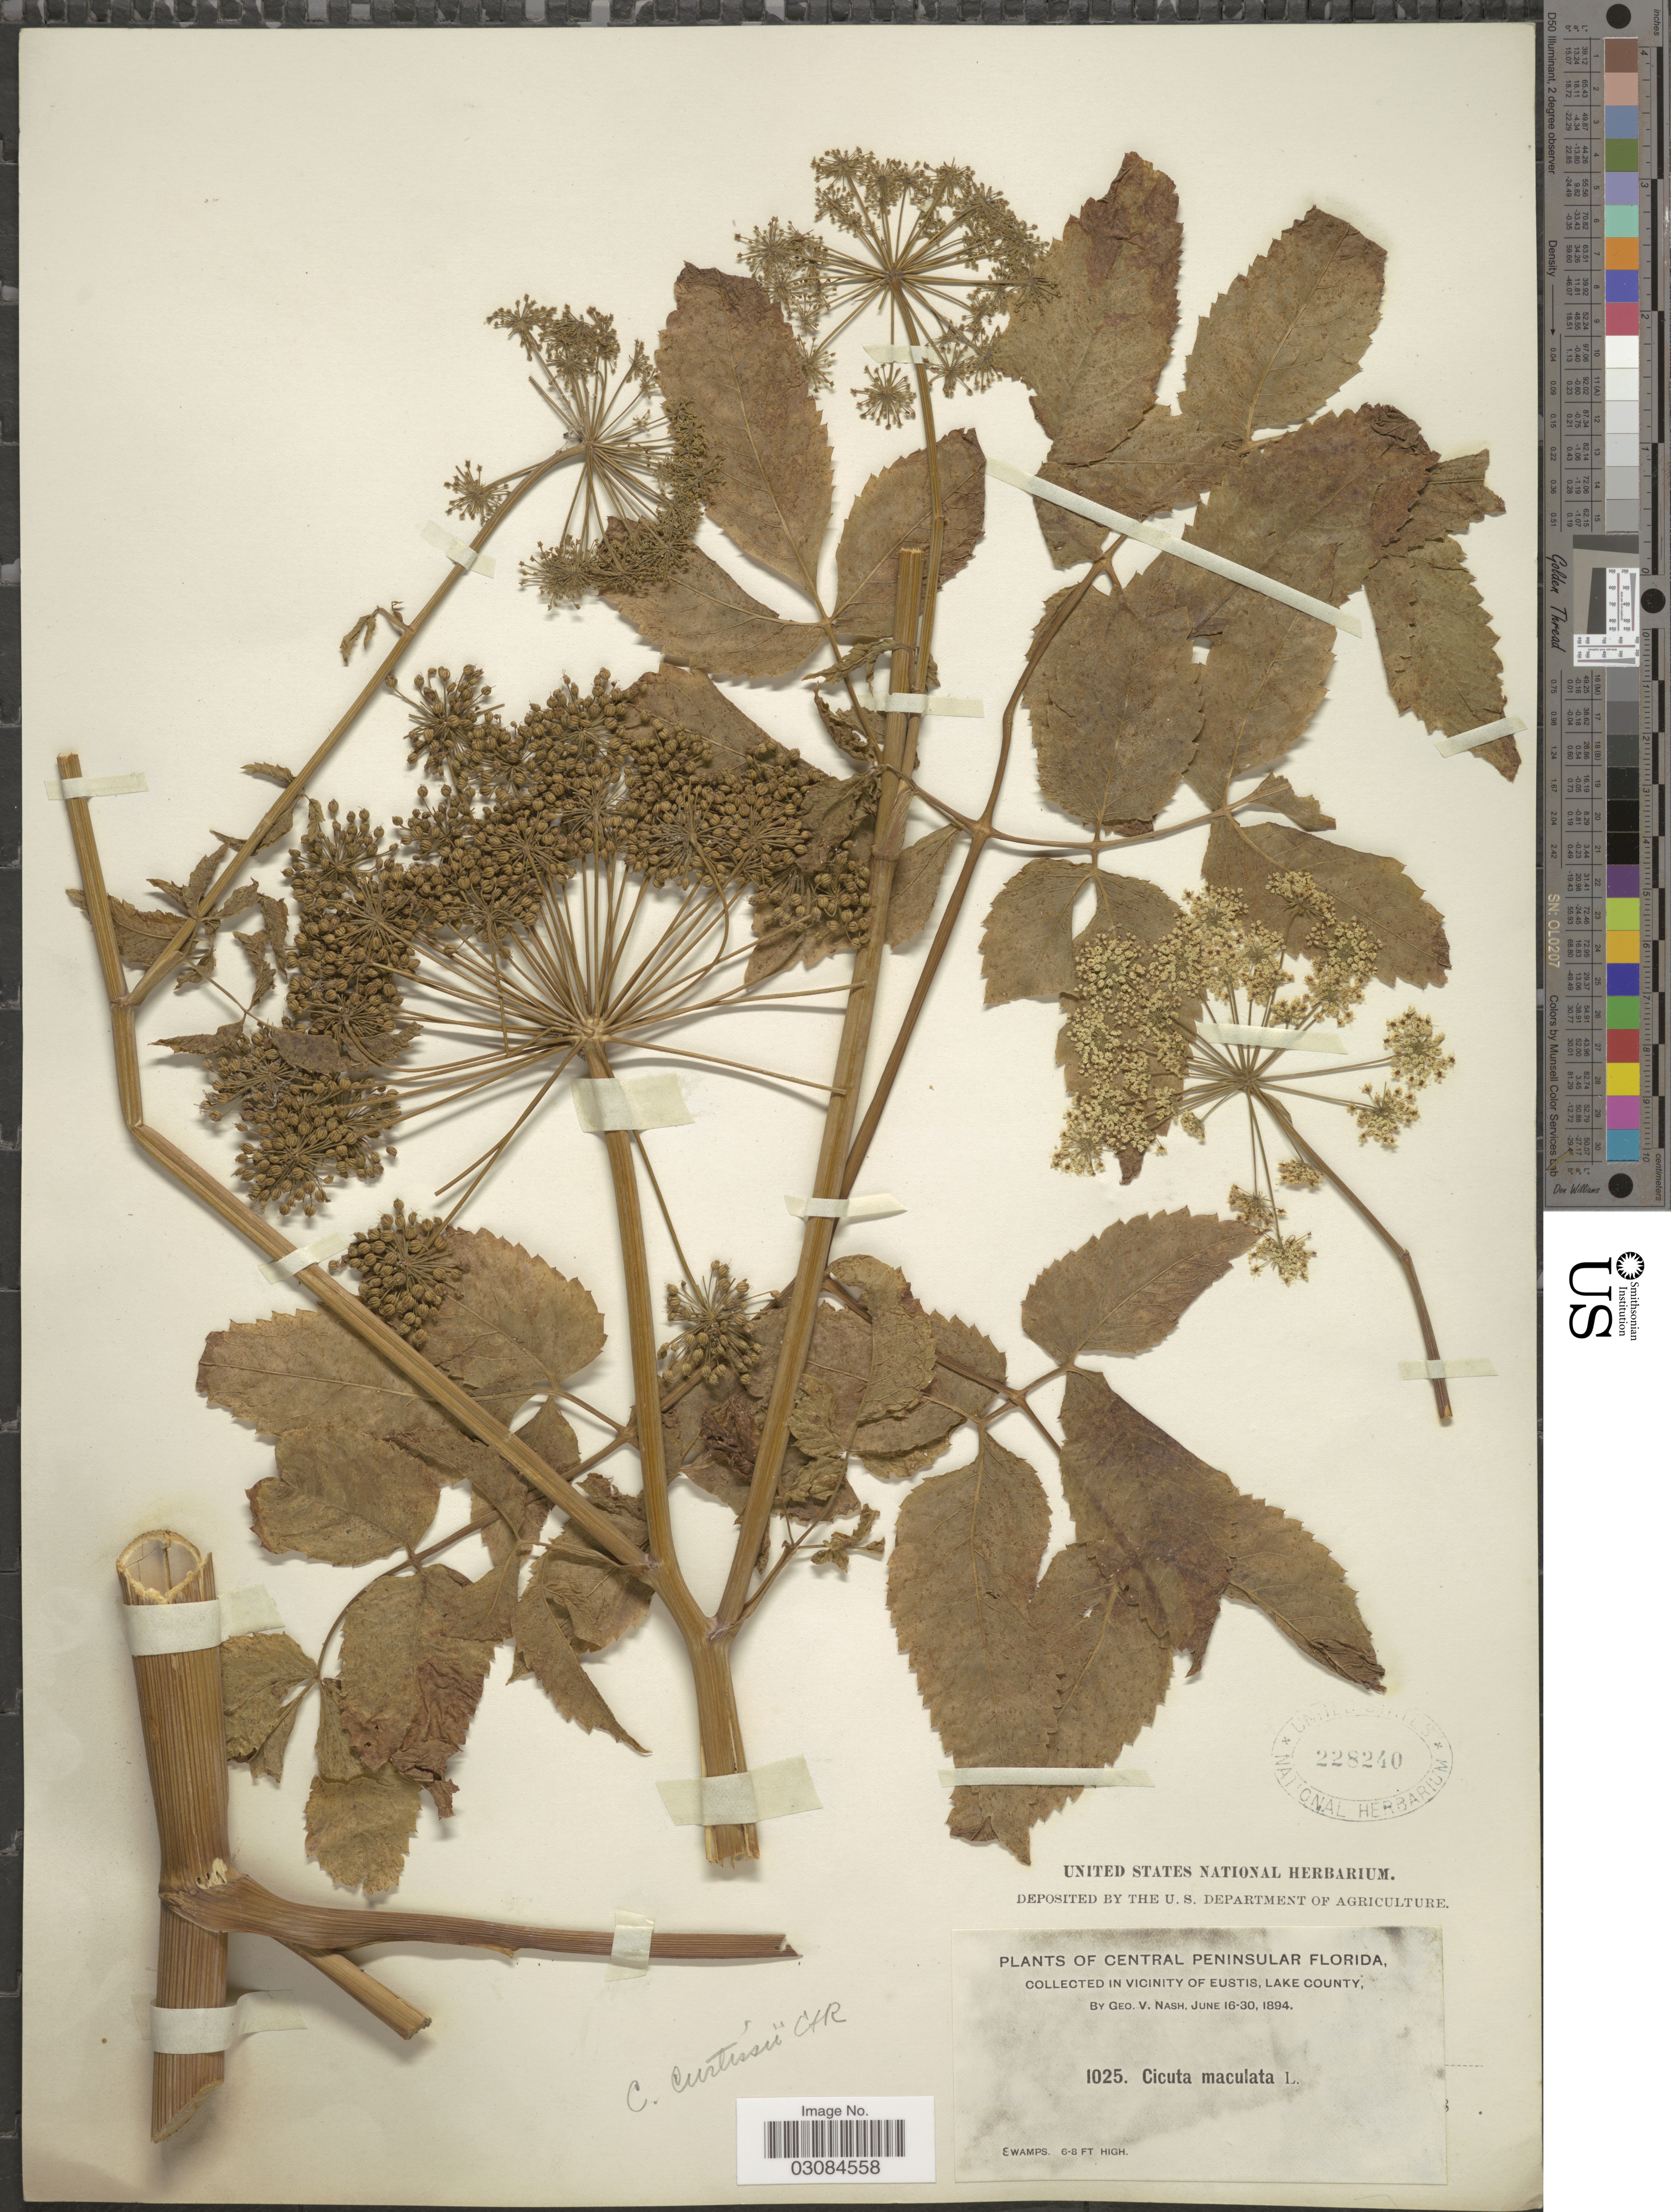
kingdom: Plantae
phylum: Tracheophyta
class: Magnoliopsida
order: Apiales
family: Apiaceae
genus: Cicuta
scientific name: Cicuta mexicana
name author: J.M. Coult. & Rose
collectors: G. V. Nash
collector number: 1025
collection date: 1894-06-16/1894-06-30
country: United States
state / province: Florida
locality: Central Peninsular Florida. In vicinity of Eustis, Lake County.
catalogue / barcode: US 228240